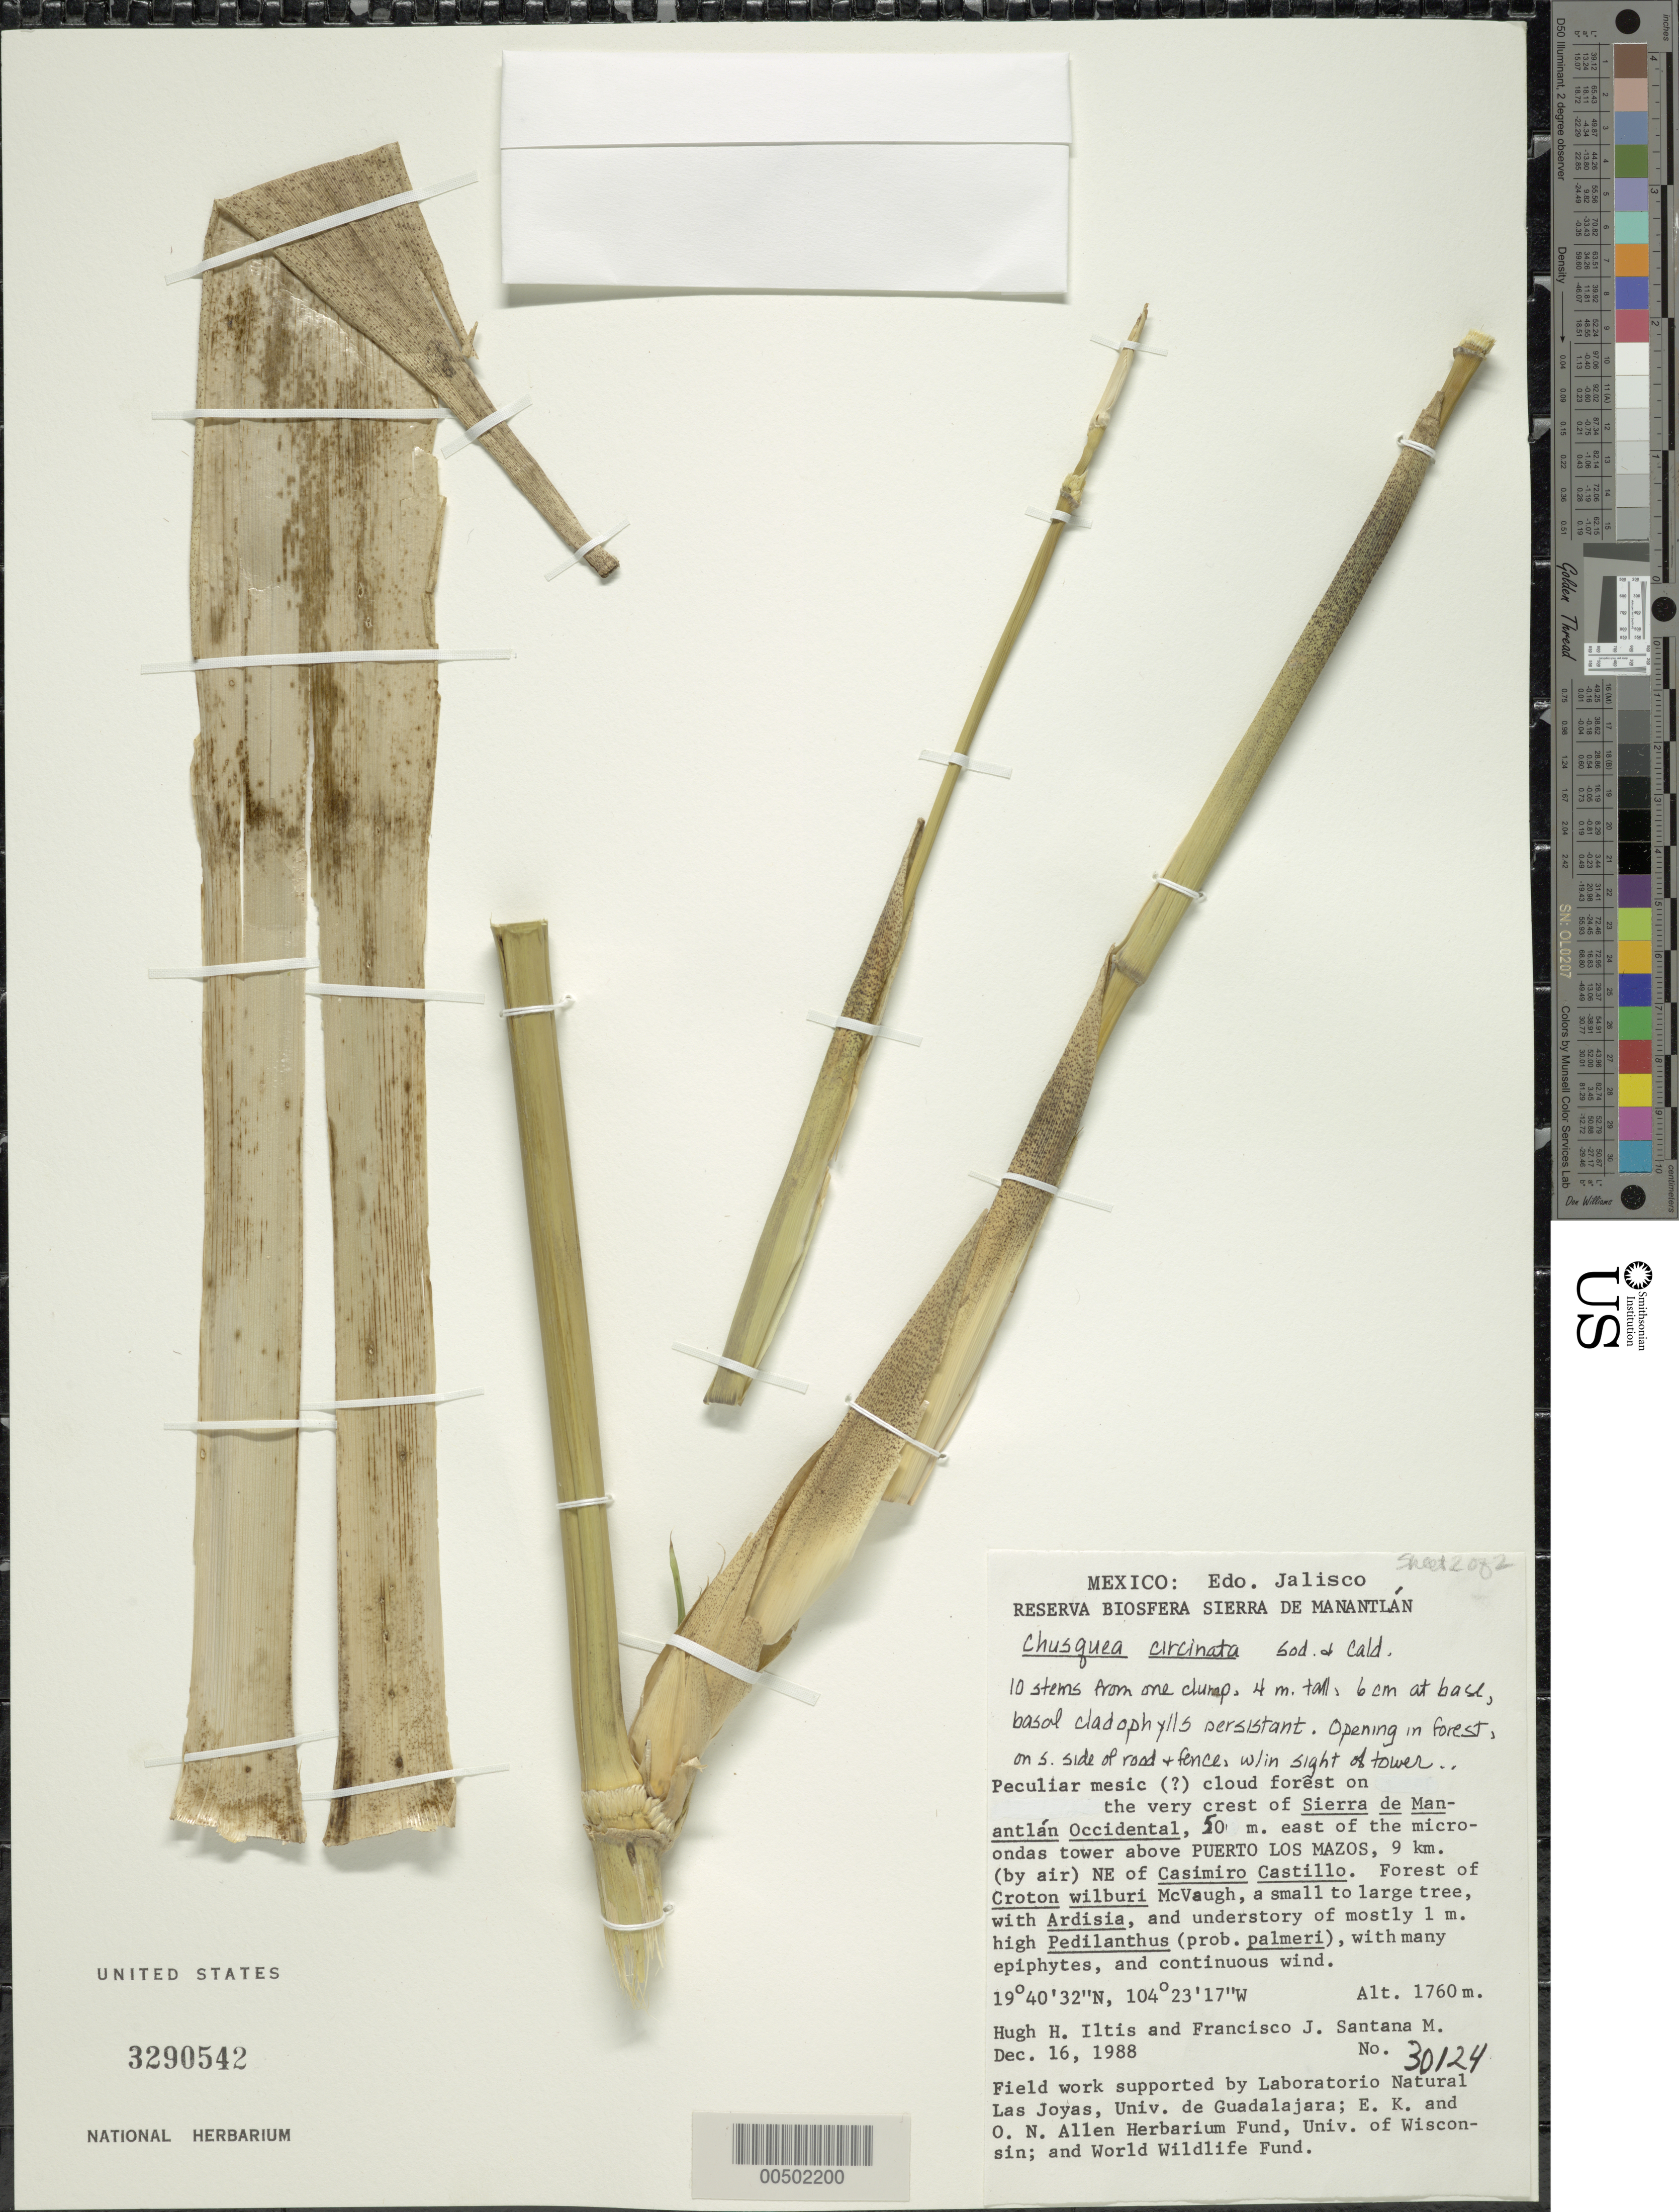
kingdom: Plantae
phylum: Tracheophyta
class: Liliopsida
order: Poales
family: Poaceae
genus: Chusquea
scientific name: Chusquea circinata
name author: Soderstr. & C. E. Calderón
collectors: H. H. Iltis & F. J. Santana M.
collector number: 30124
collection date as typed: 16 Dec 1988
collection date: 1988-12-16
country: Mexico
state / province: Jalisco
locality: Crest of Sierra de Manantlan Occidental, 50 m. E of the Microndas tower above Puerto Los Mazos, 9 air km NE of Casmiro Castillo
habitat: Peculiar mesic (?) cloud forest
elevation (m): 1760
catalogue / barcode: US 3290542